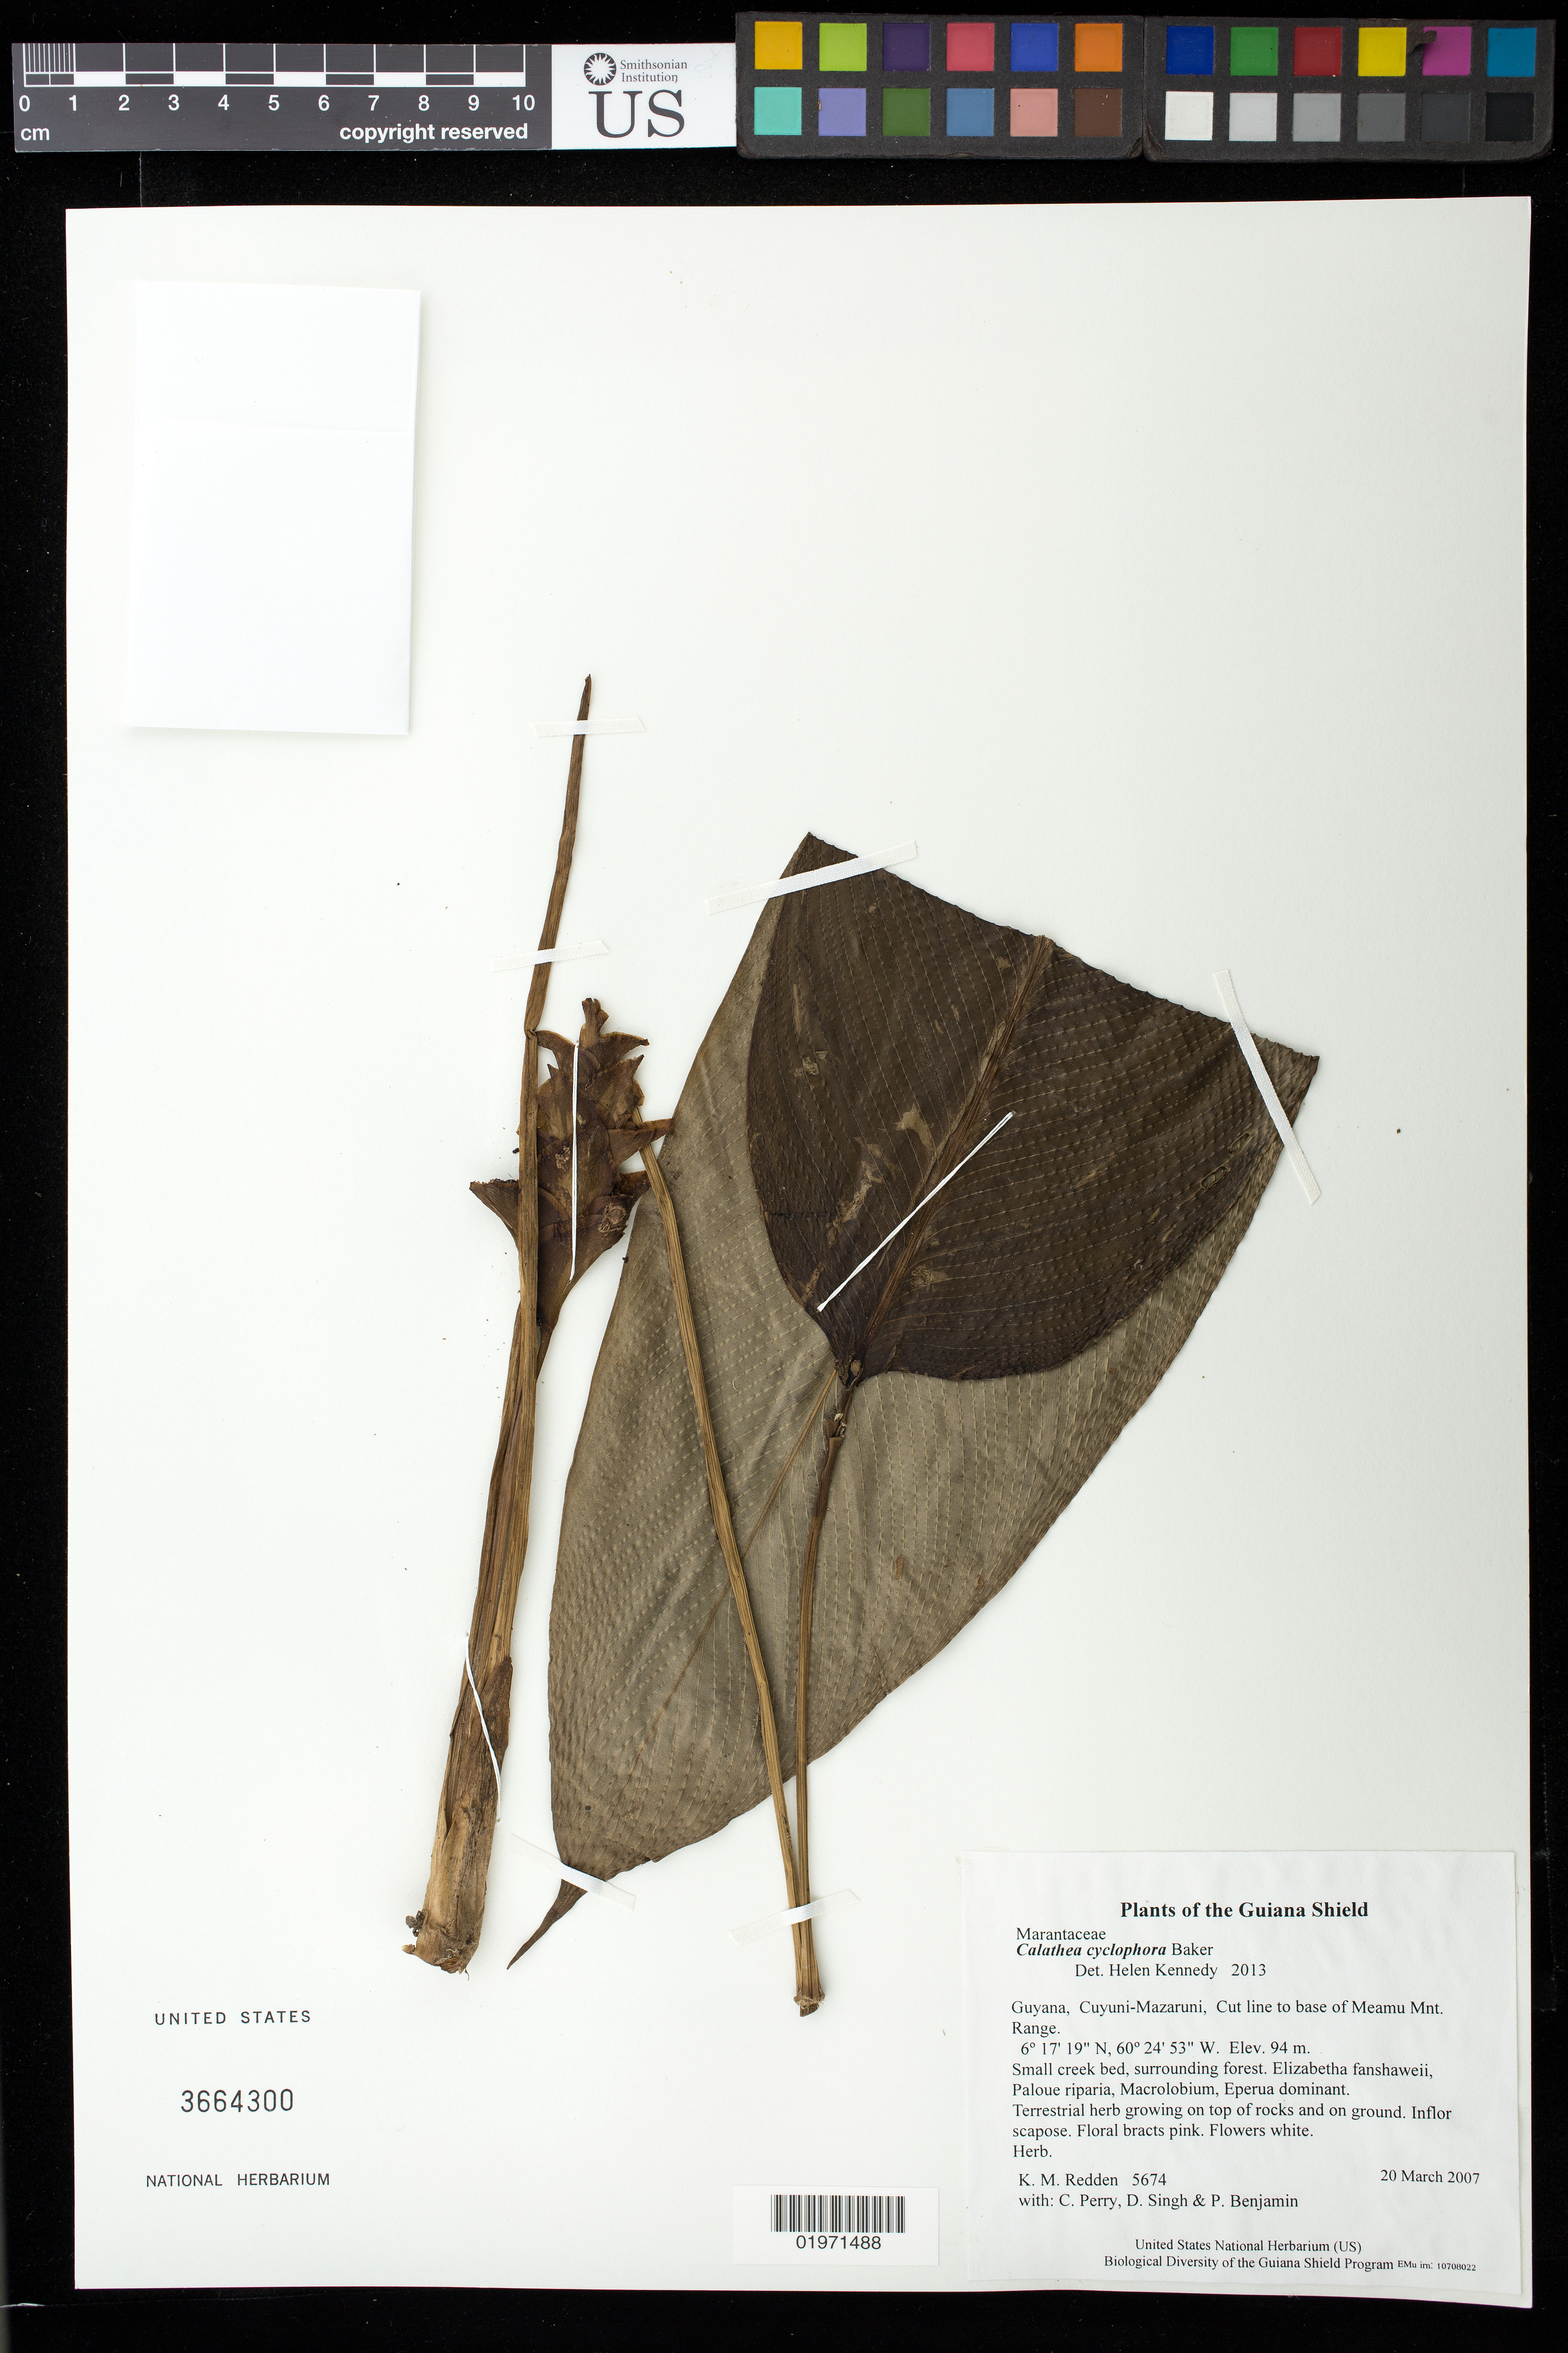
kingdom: Plantae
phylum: Tracheophyta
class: Liliopsida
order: Zingiberales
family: Marantaceae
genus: Calathea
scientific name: Calathea cyclophora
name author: Baker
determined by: Kennedy, Helen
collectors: K. M. Redden, C. Perry, D. Singh & P. Benjamin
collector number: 5674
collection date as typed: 20 March 2007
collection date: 2007-03-20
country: Guyana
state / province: Cuyuni-Mazaruni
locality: Cut line to base of Meamu Mnt. Range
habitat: Small creek bed, surrounding forest. Elizabetha fanshaweii, Paloue riparia, Macrolobium, Eperua dominant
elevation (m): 94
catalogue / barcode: US 3664300